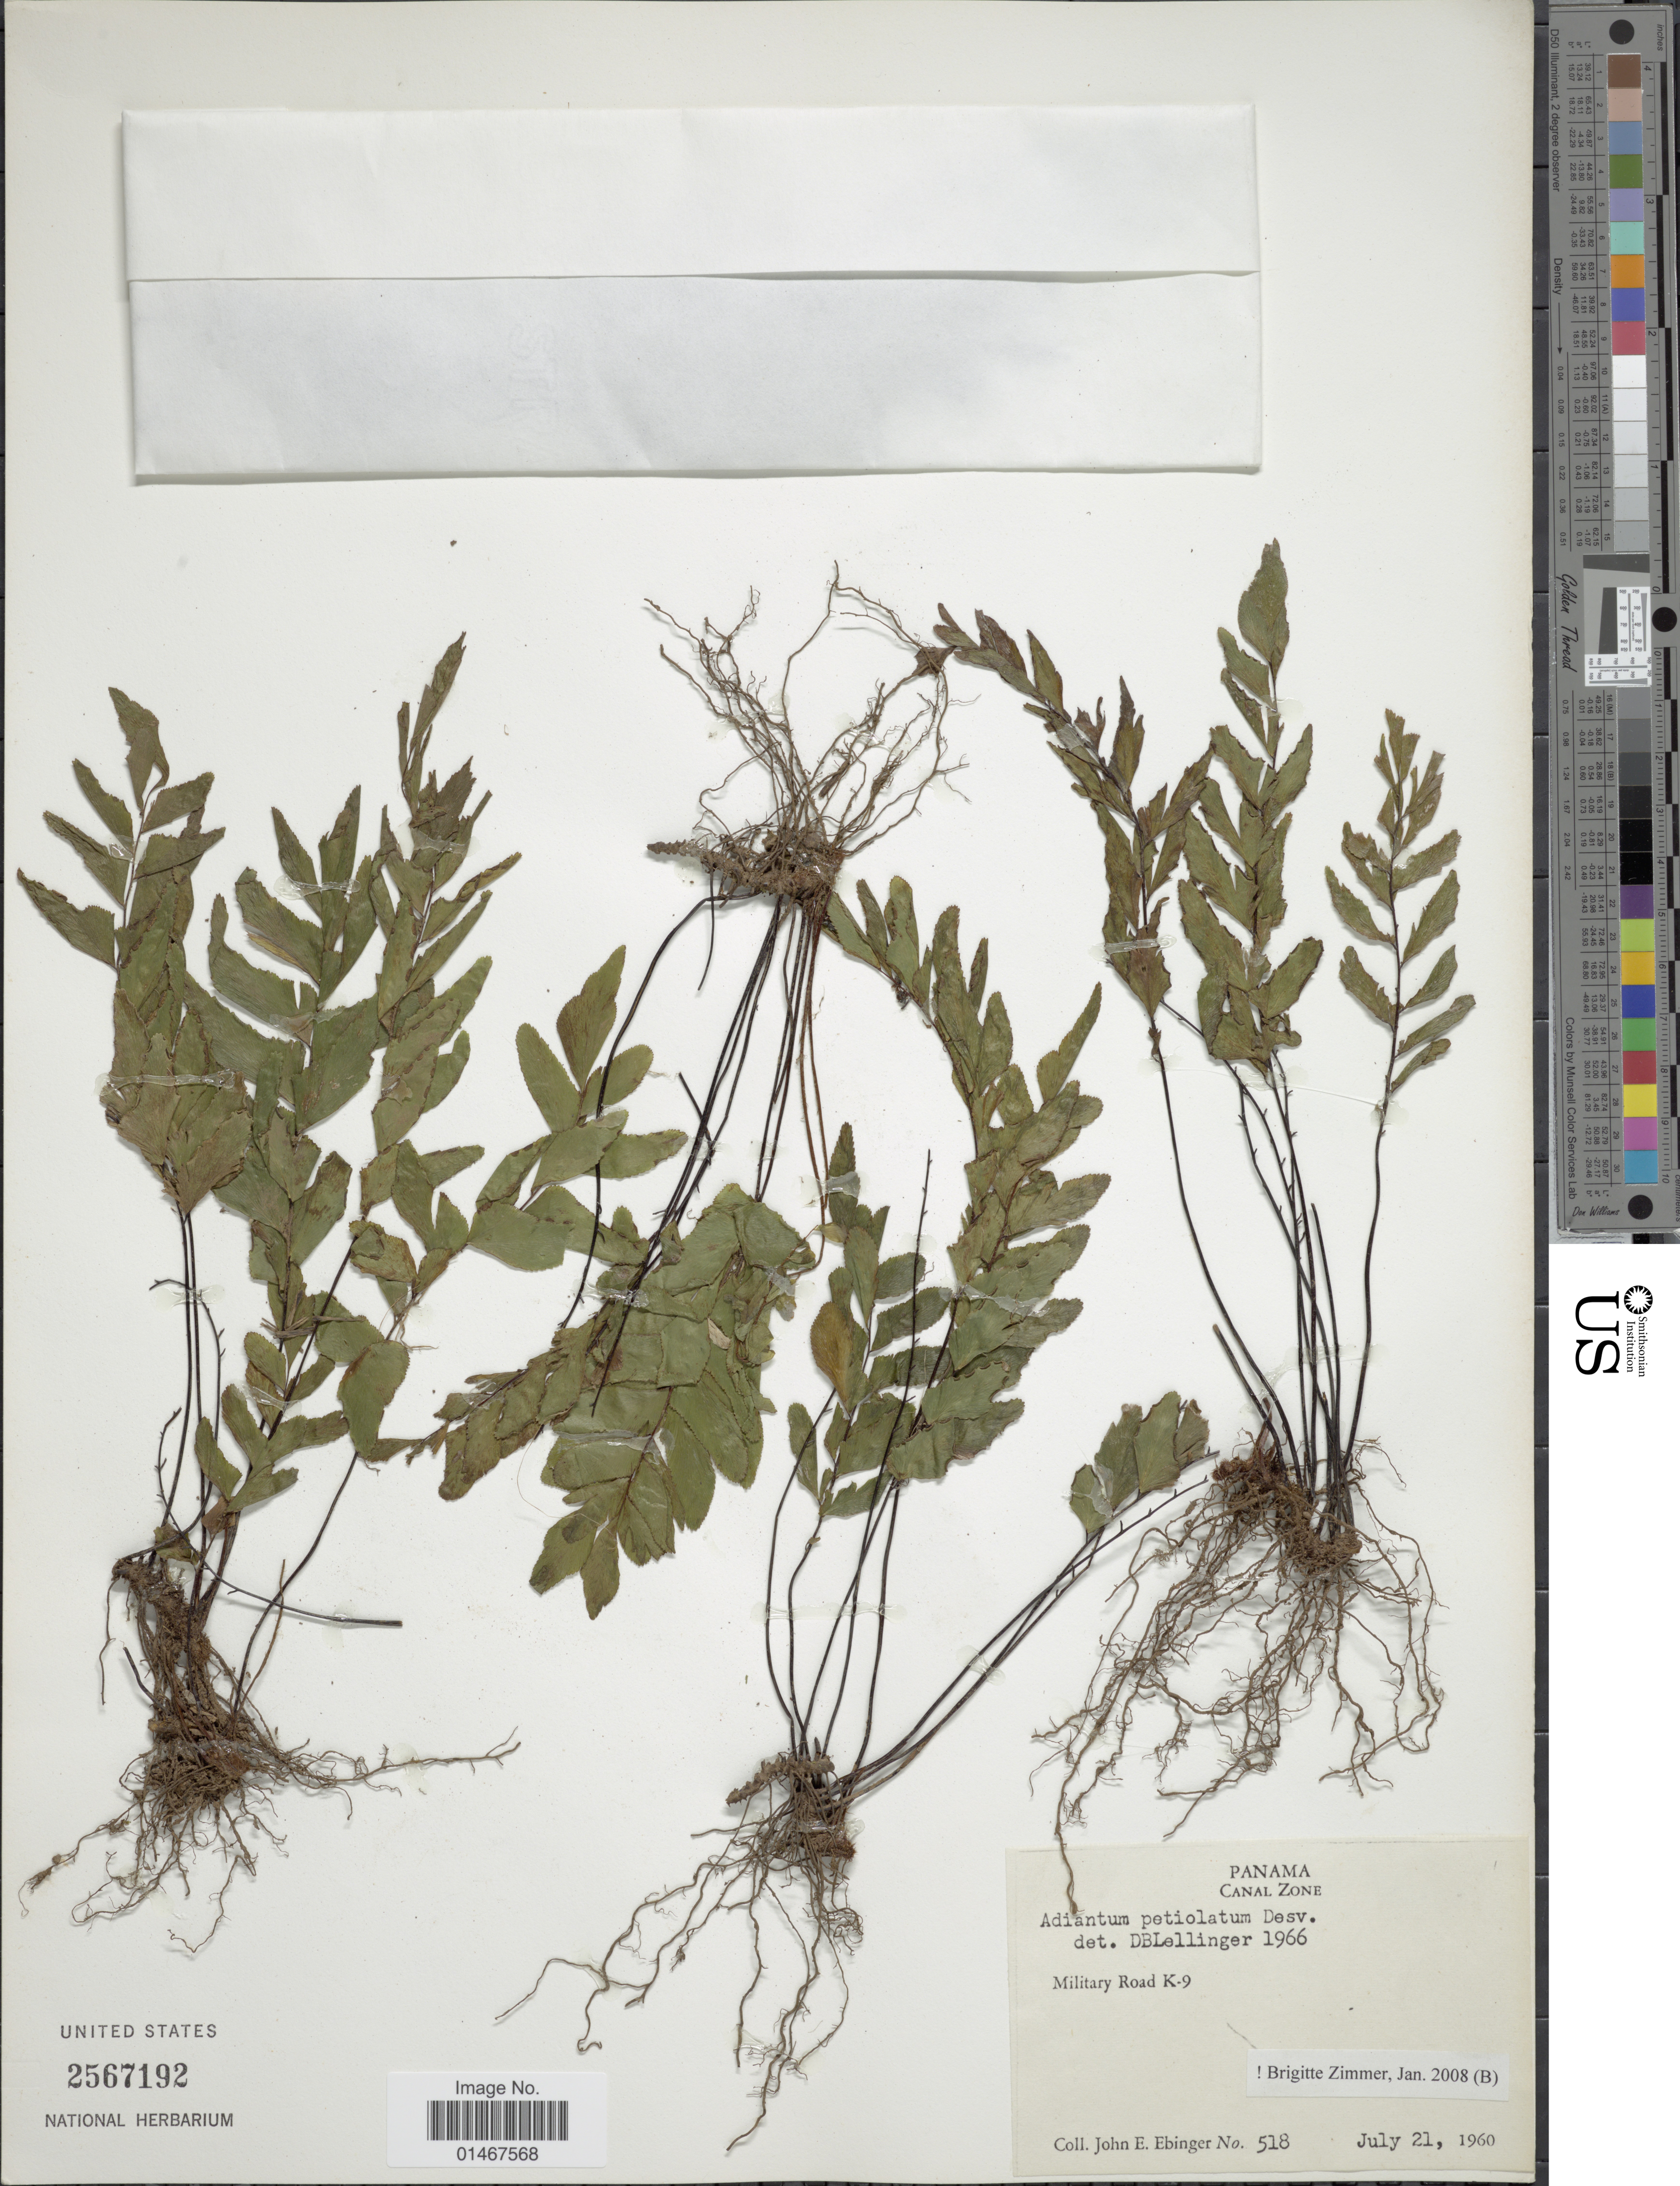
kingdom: Plantae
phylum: Tracheophyta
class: Polypodiopsida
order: Polypodiales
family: Pteridaceae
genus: Adiantum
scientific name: Adiantum petiolatum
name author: Desv.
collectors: J. Ebinger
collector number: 518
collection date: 1960-07-21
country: Panama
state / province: Colón / Panamá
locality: Canal Zone. Military Road K-9.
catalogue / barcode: US 2567192